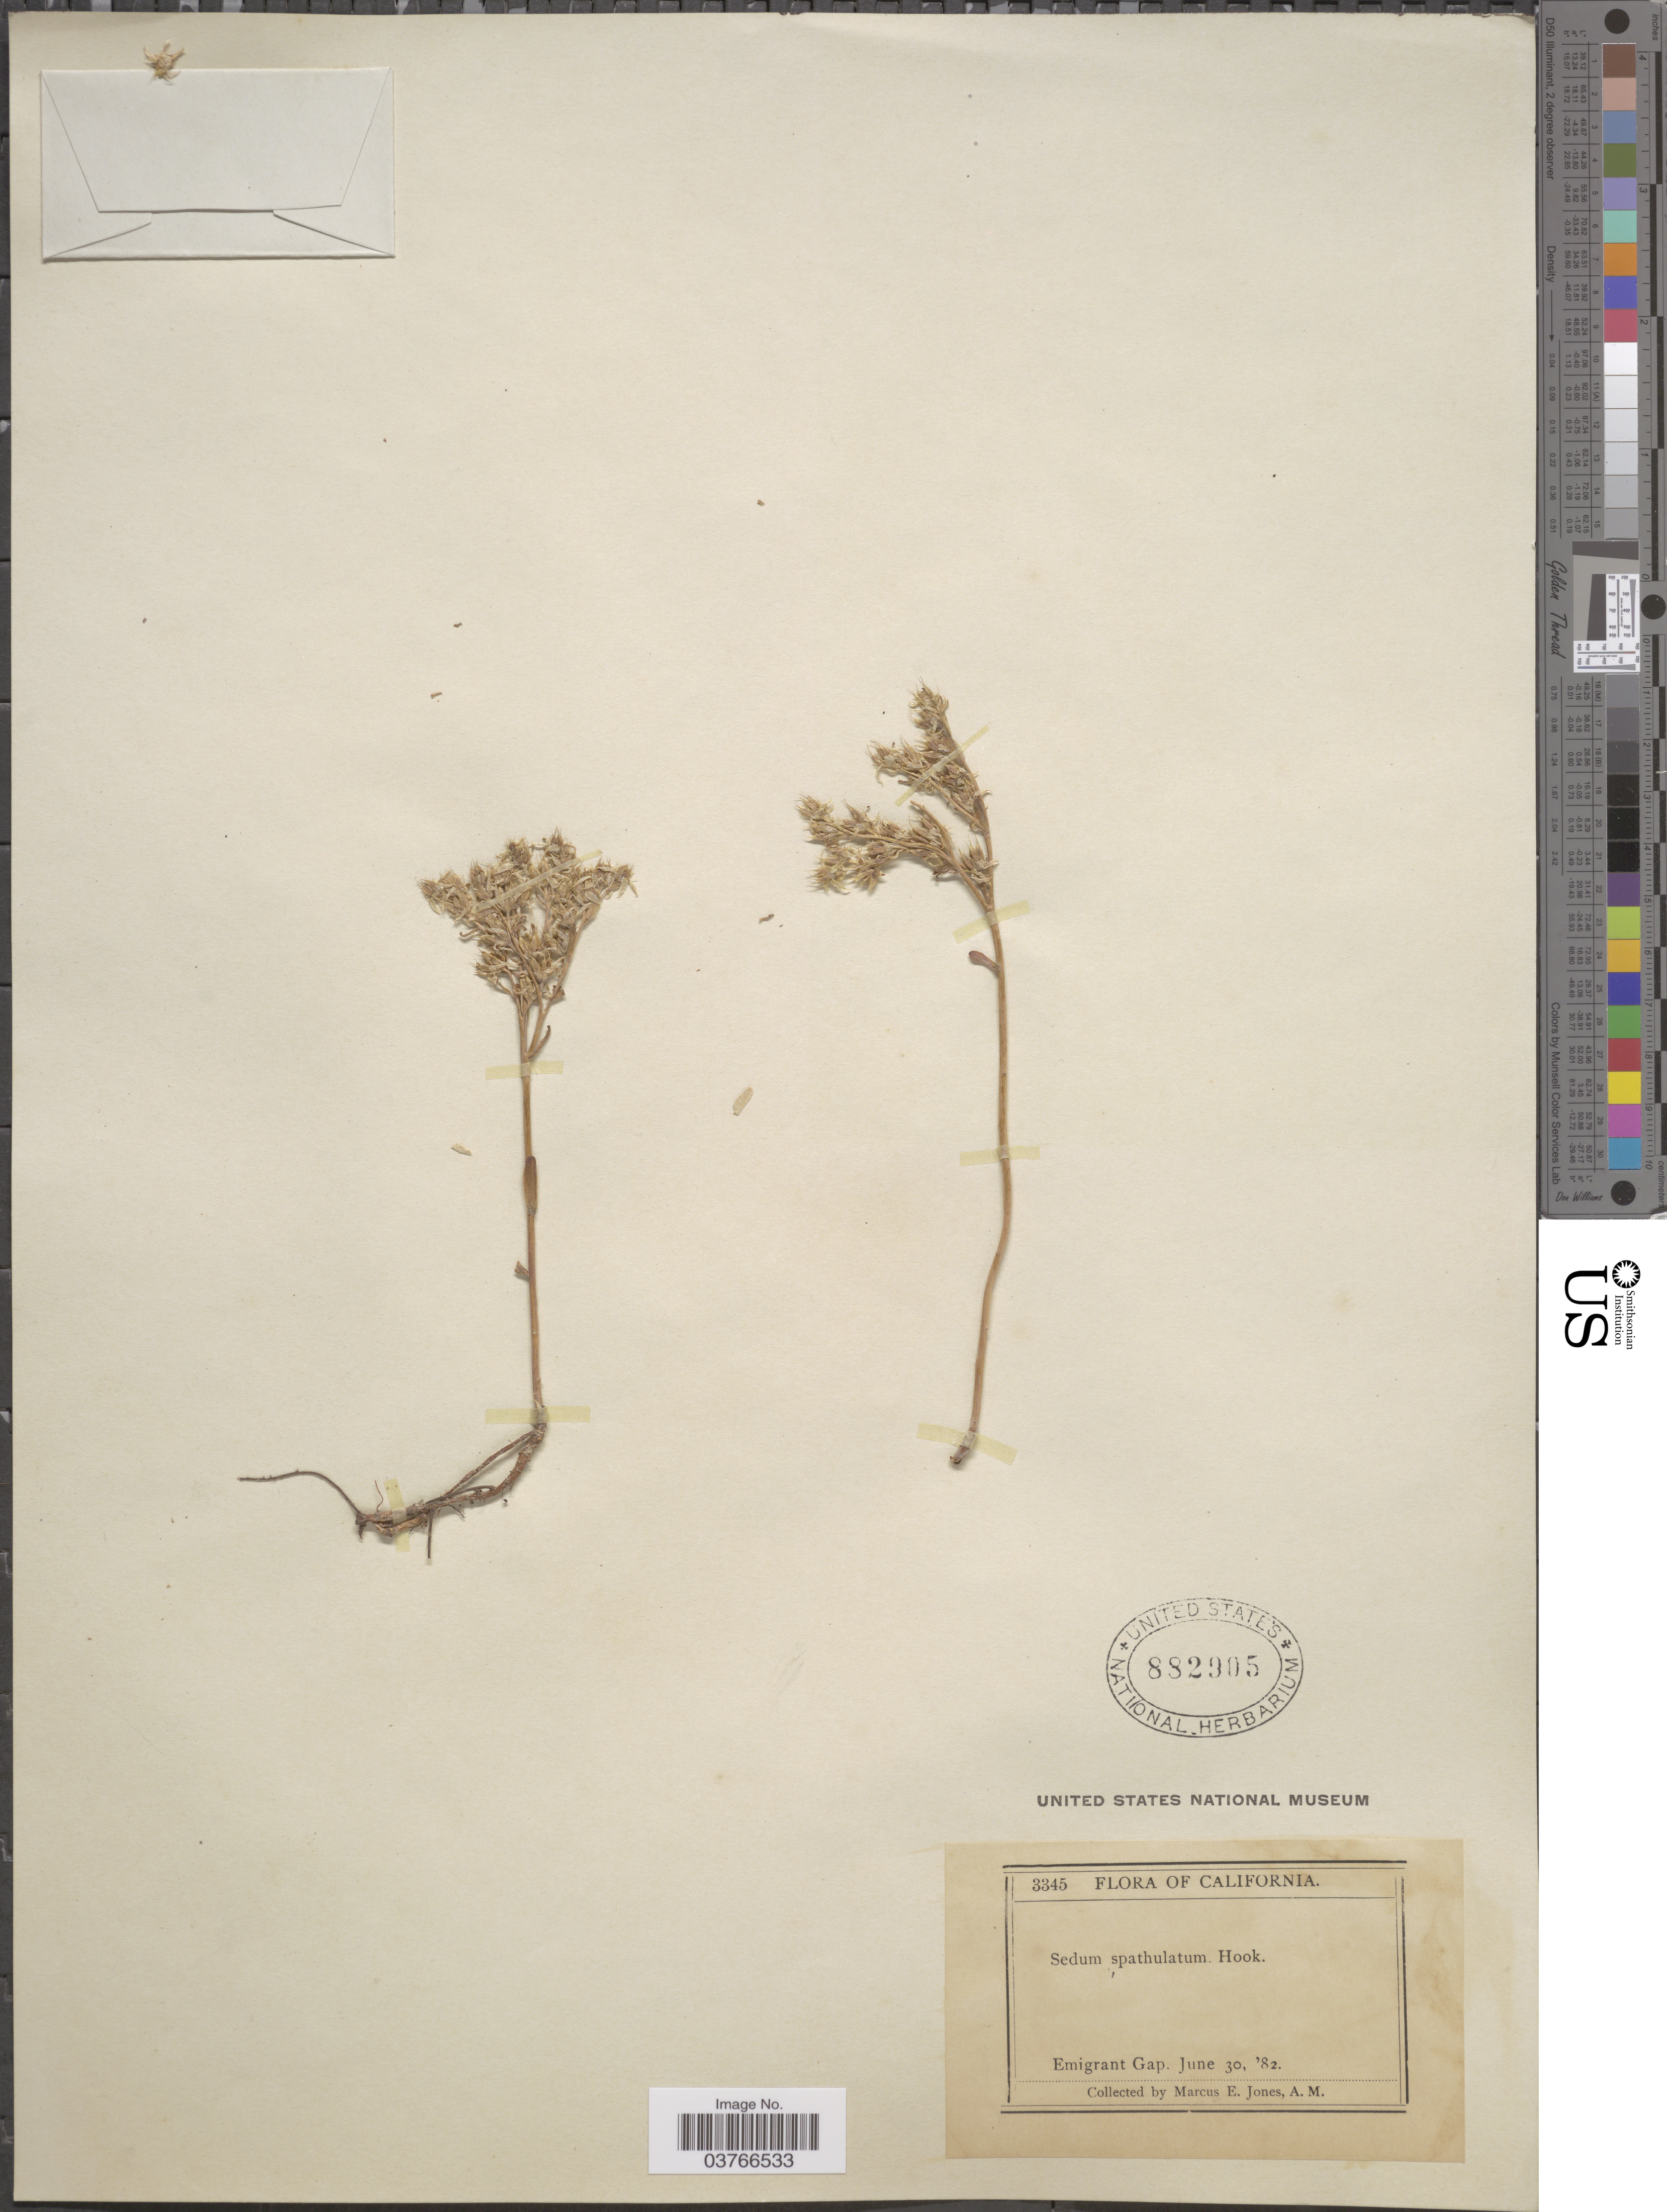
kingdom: Plantae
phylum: Tracheophyta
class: Magnoliopsida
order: Saxifragales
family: Crassulaceae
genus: Sedum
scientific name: Sedum spathulifolium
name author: Hook.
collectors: M. E. Jones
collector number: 3345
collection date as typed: Transcribed d/m/y: 30/6/82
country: United States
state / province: California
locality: Emigrant Gap.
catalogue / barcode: US 882905